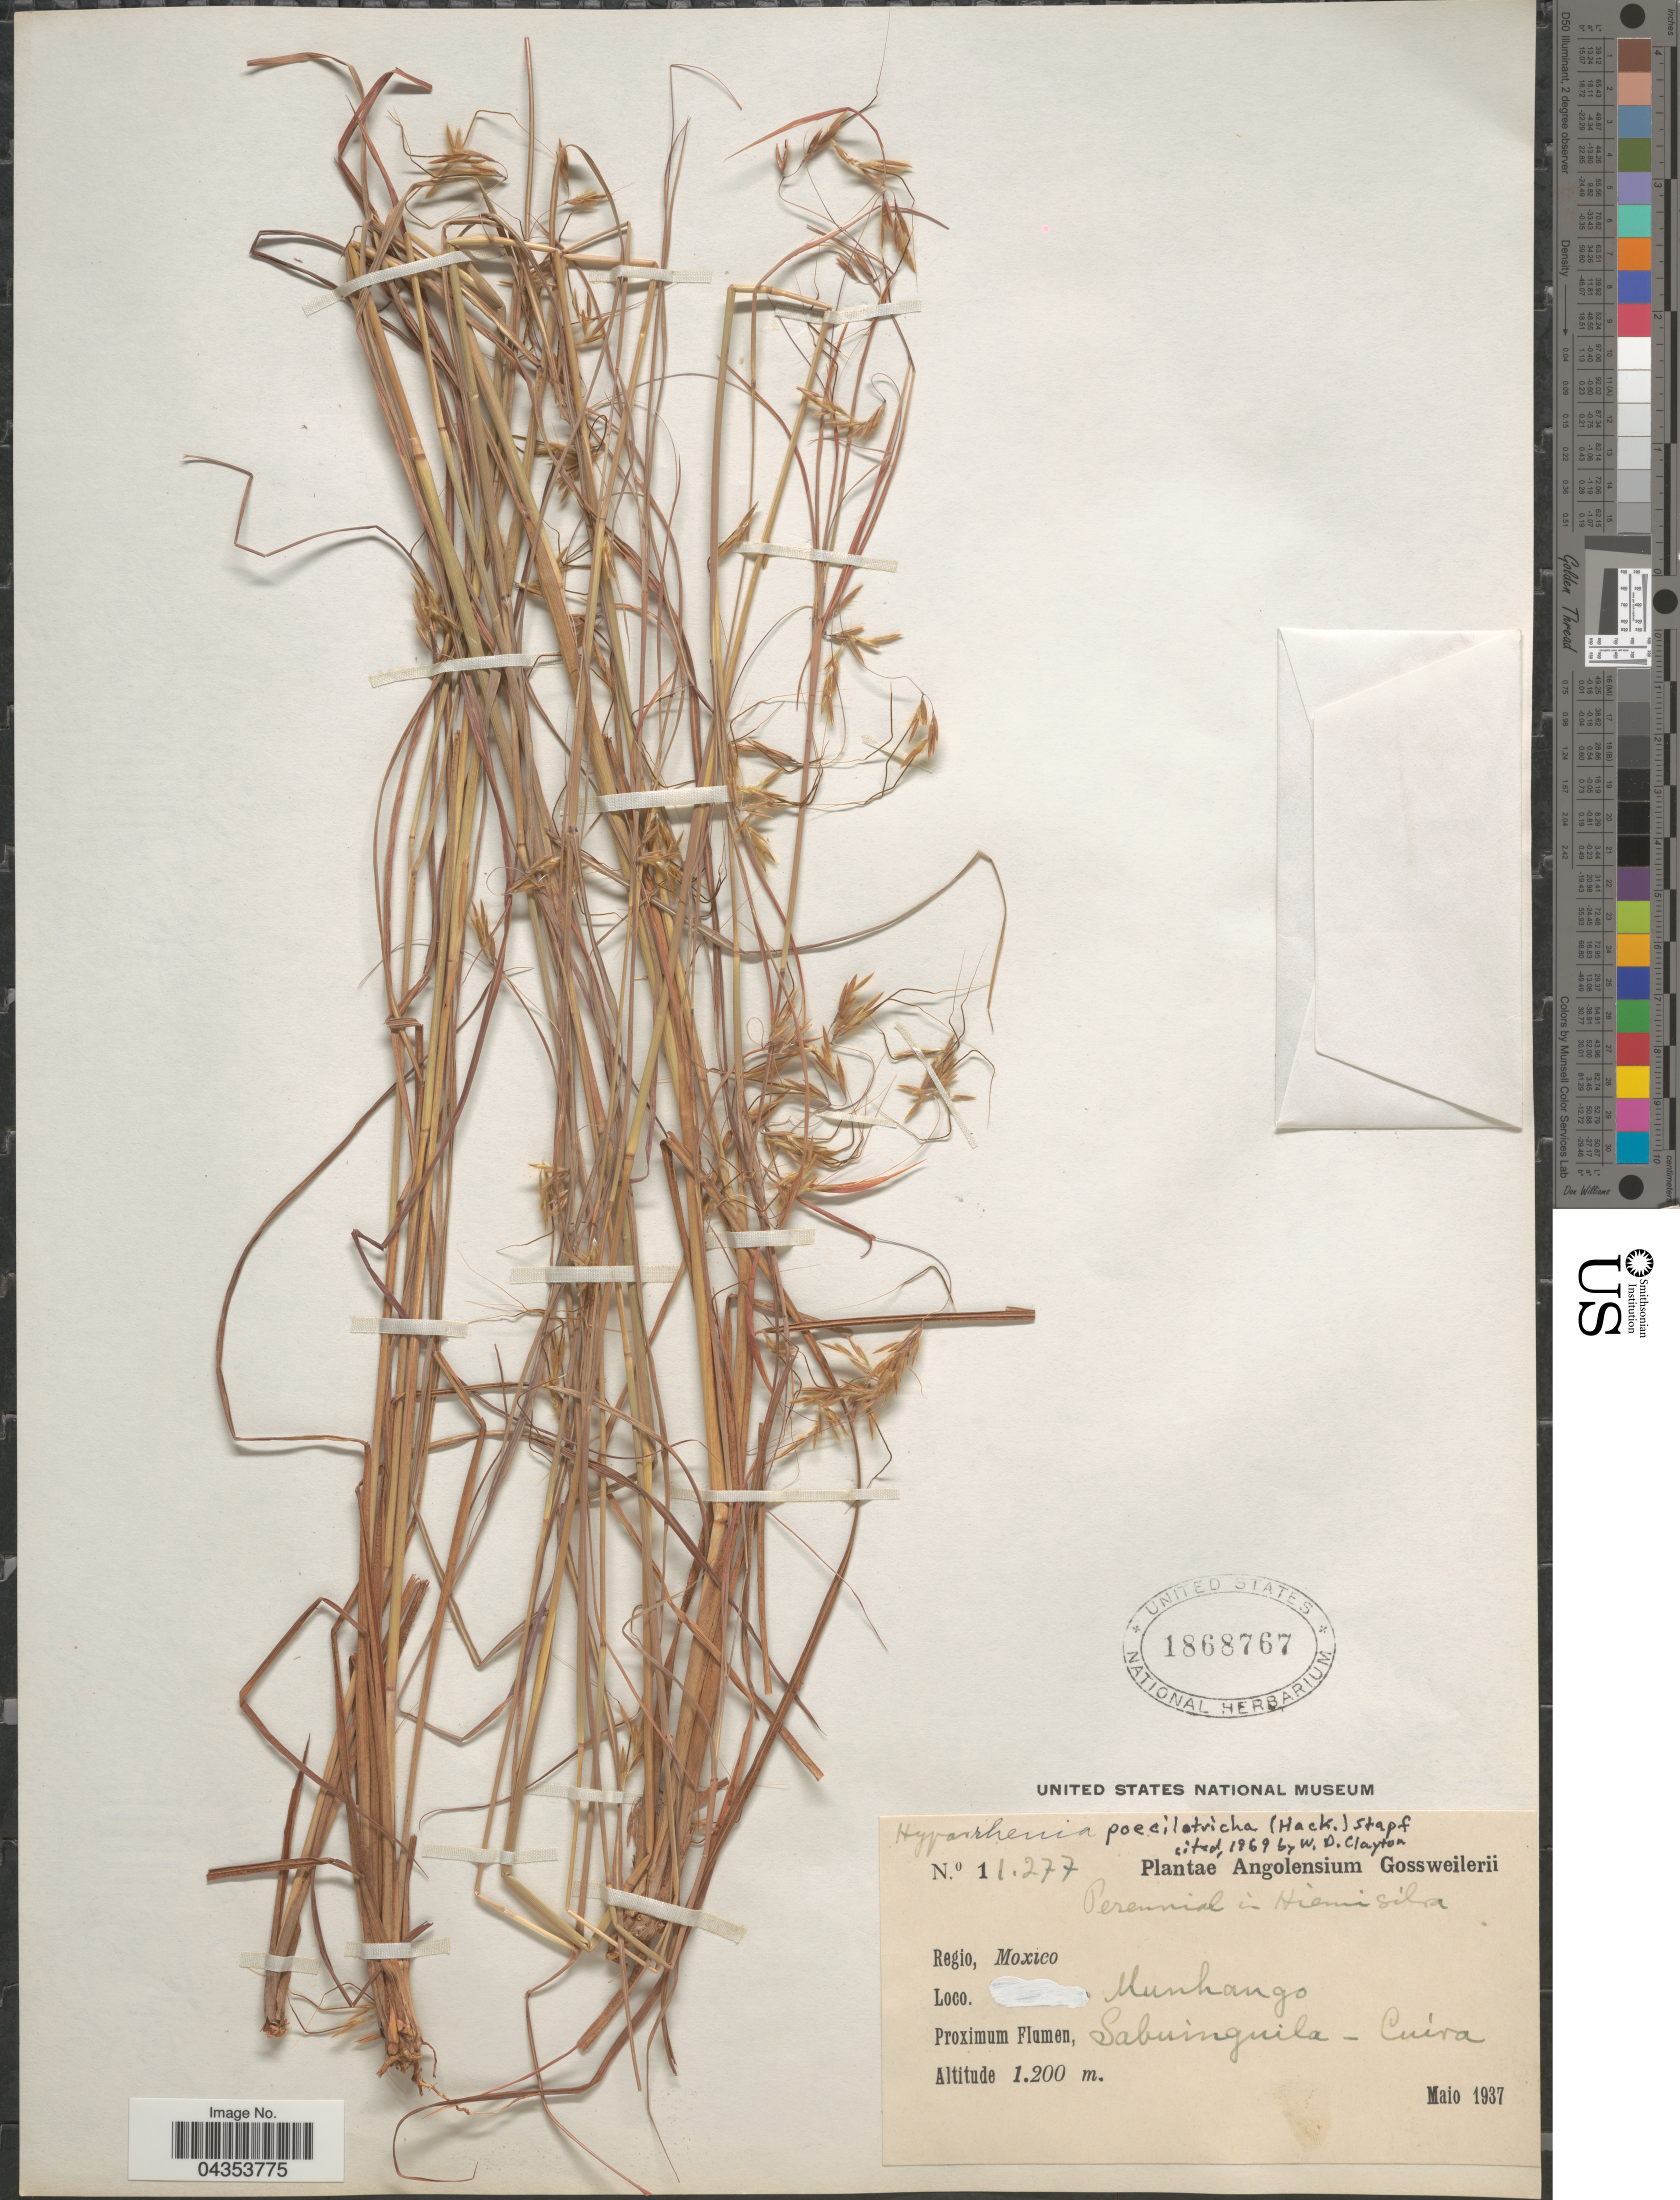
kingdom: Plantae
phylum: Tracheophyta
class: Liliopsida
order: Poales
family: Poaceae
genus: Hyparrhenia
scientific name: Hyparrhenia poecilotricha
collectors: -. Gossweiler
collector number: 11277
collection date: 1937-05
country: Angola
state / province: Moxico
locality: Regio, Moxico. Munhango. Proximum Flumen, Sabuinguila - Cuira.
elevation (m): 1200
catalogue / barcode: US 1868767